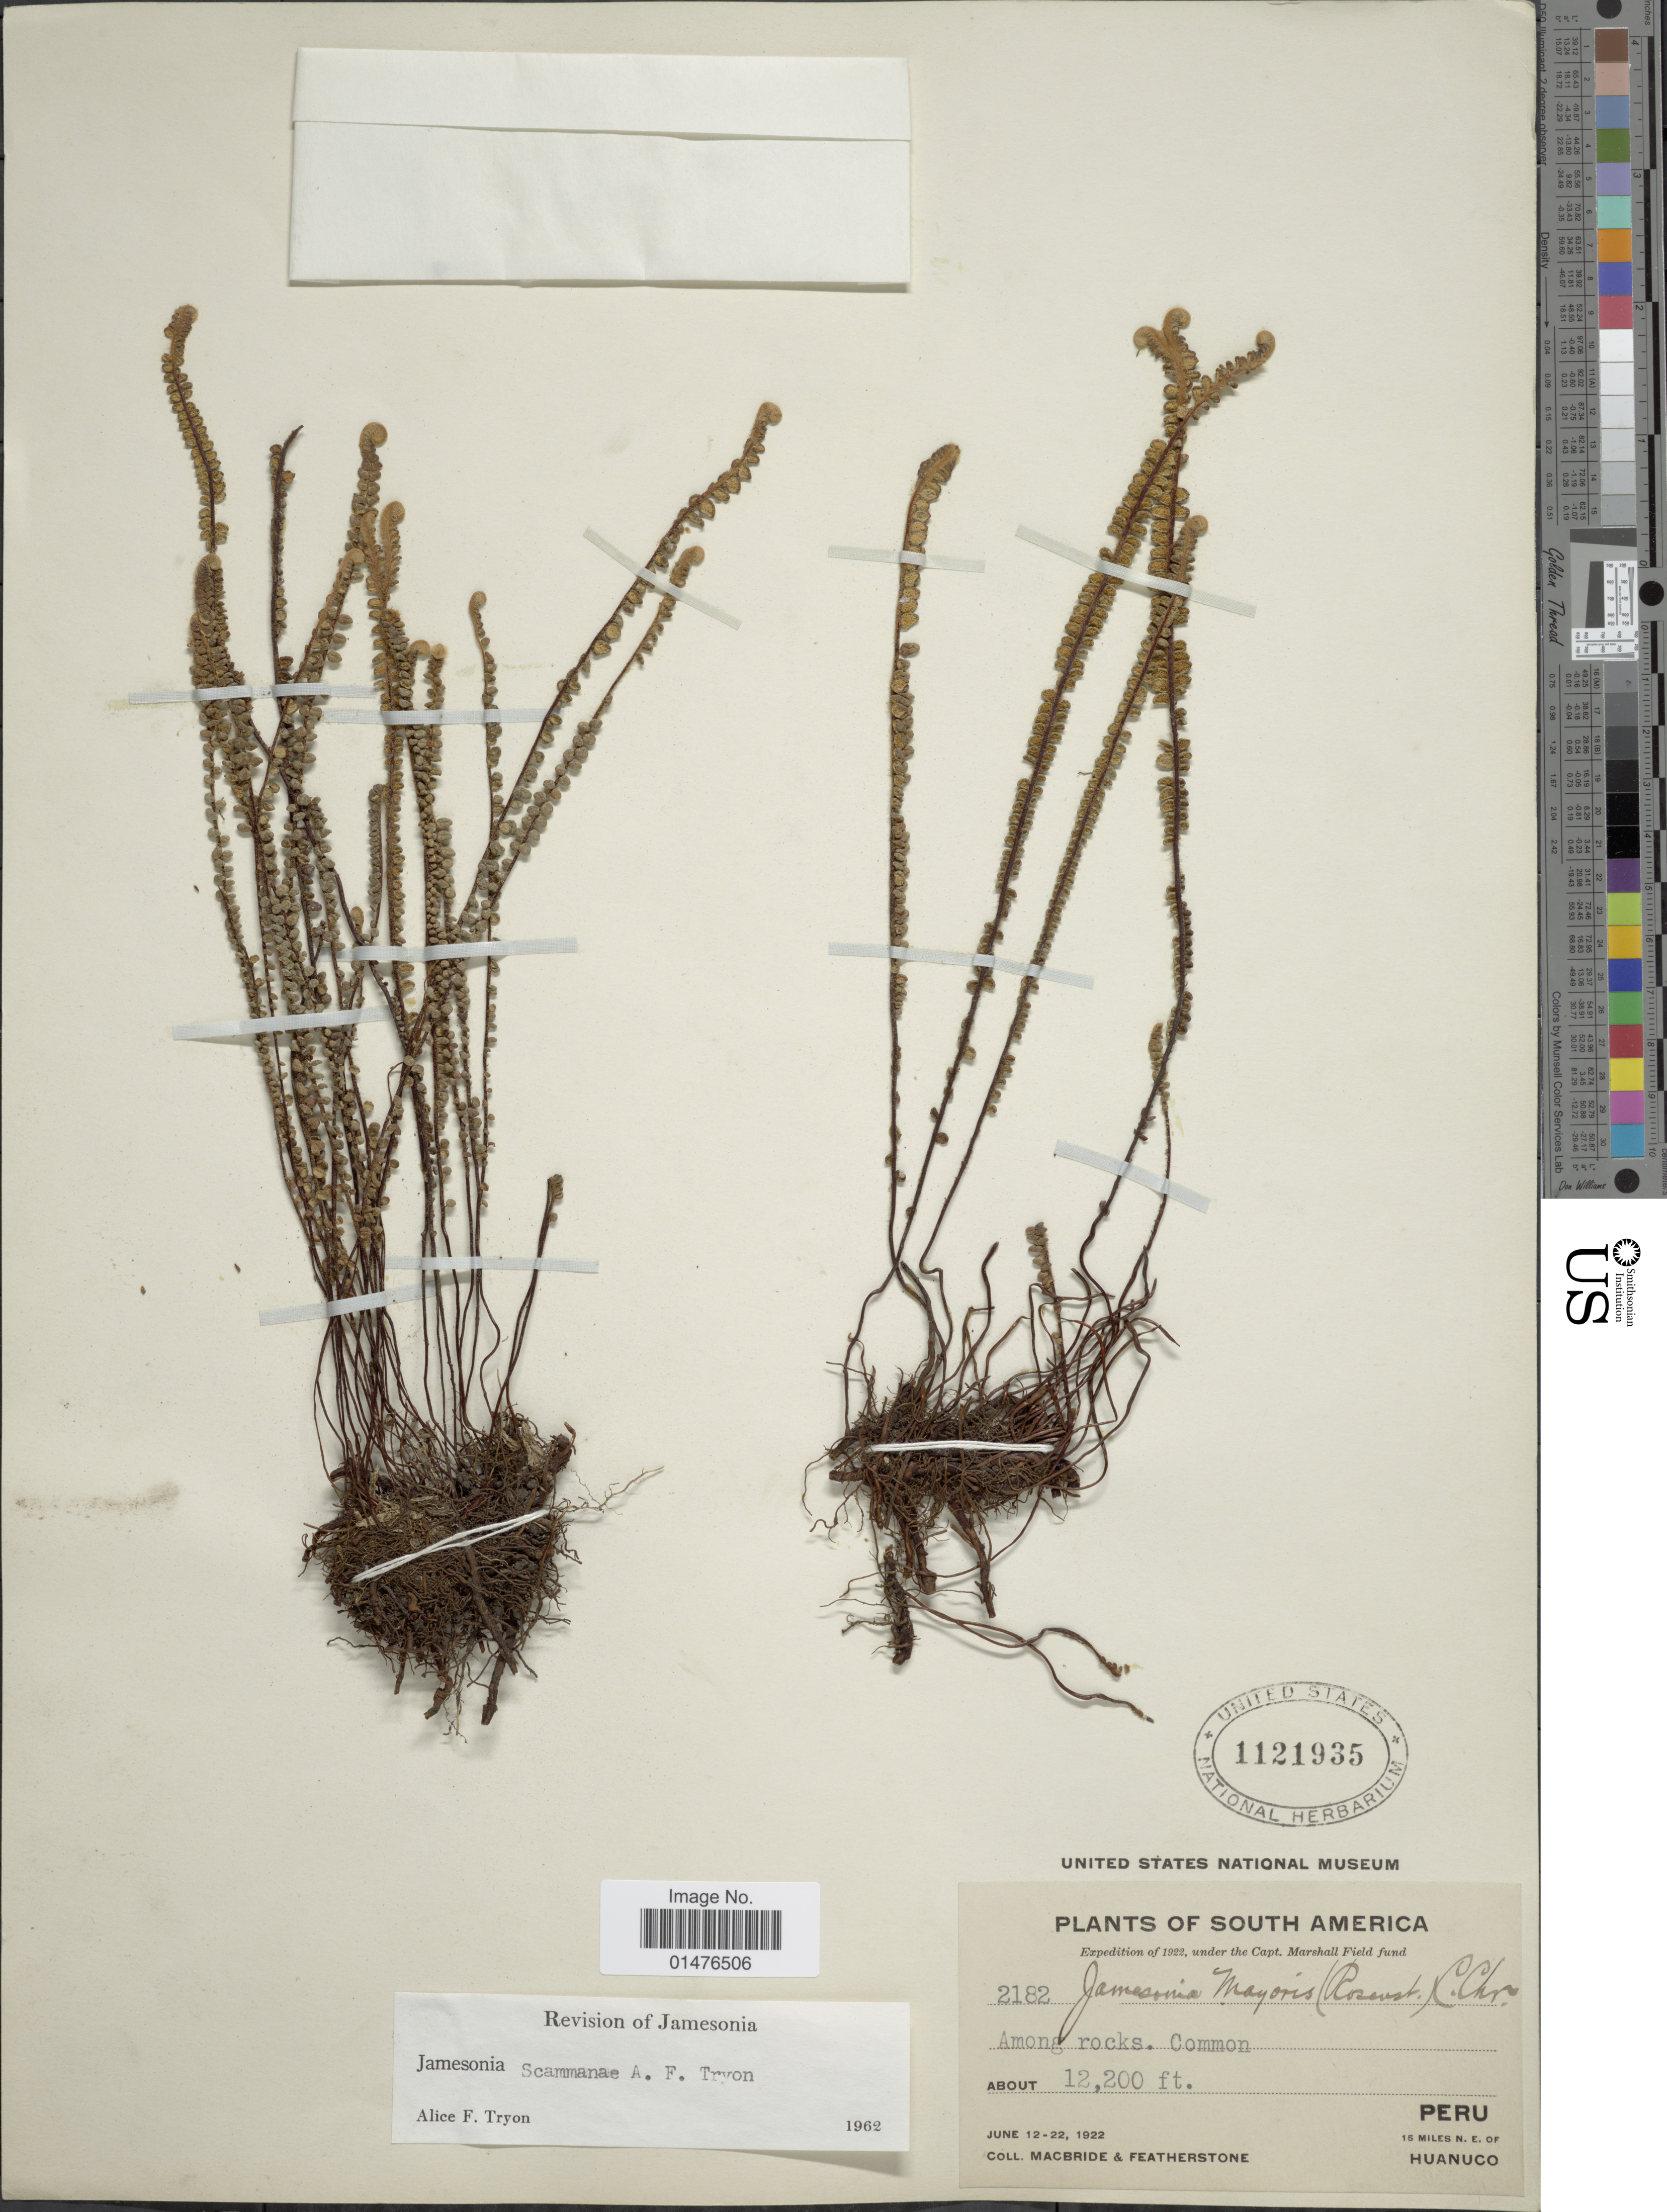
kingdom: Plantae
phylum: Tracheophyta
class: Polypodiopsida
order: Polypodiales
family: Pteridaceae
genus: Jamesonia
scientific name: Jamesonia scammanae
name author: A.F. Tryon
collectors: Macbride, -- & -. Featherstone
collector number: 2182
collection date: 1922-06-12/1922-06-22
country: Peru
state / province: Huánuco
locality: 15 miles NE of Huanuco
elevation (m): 3719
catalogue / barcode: US 1121935